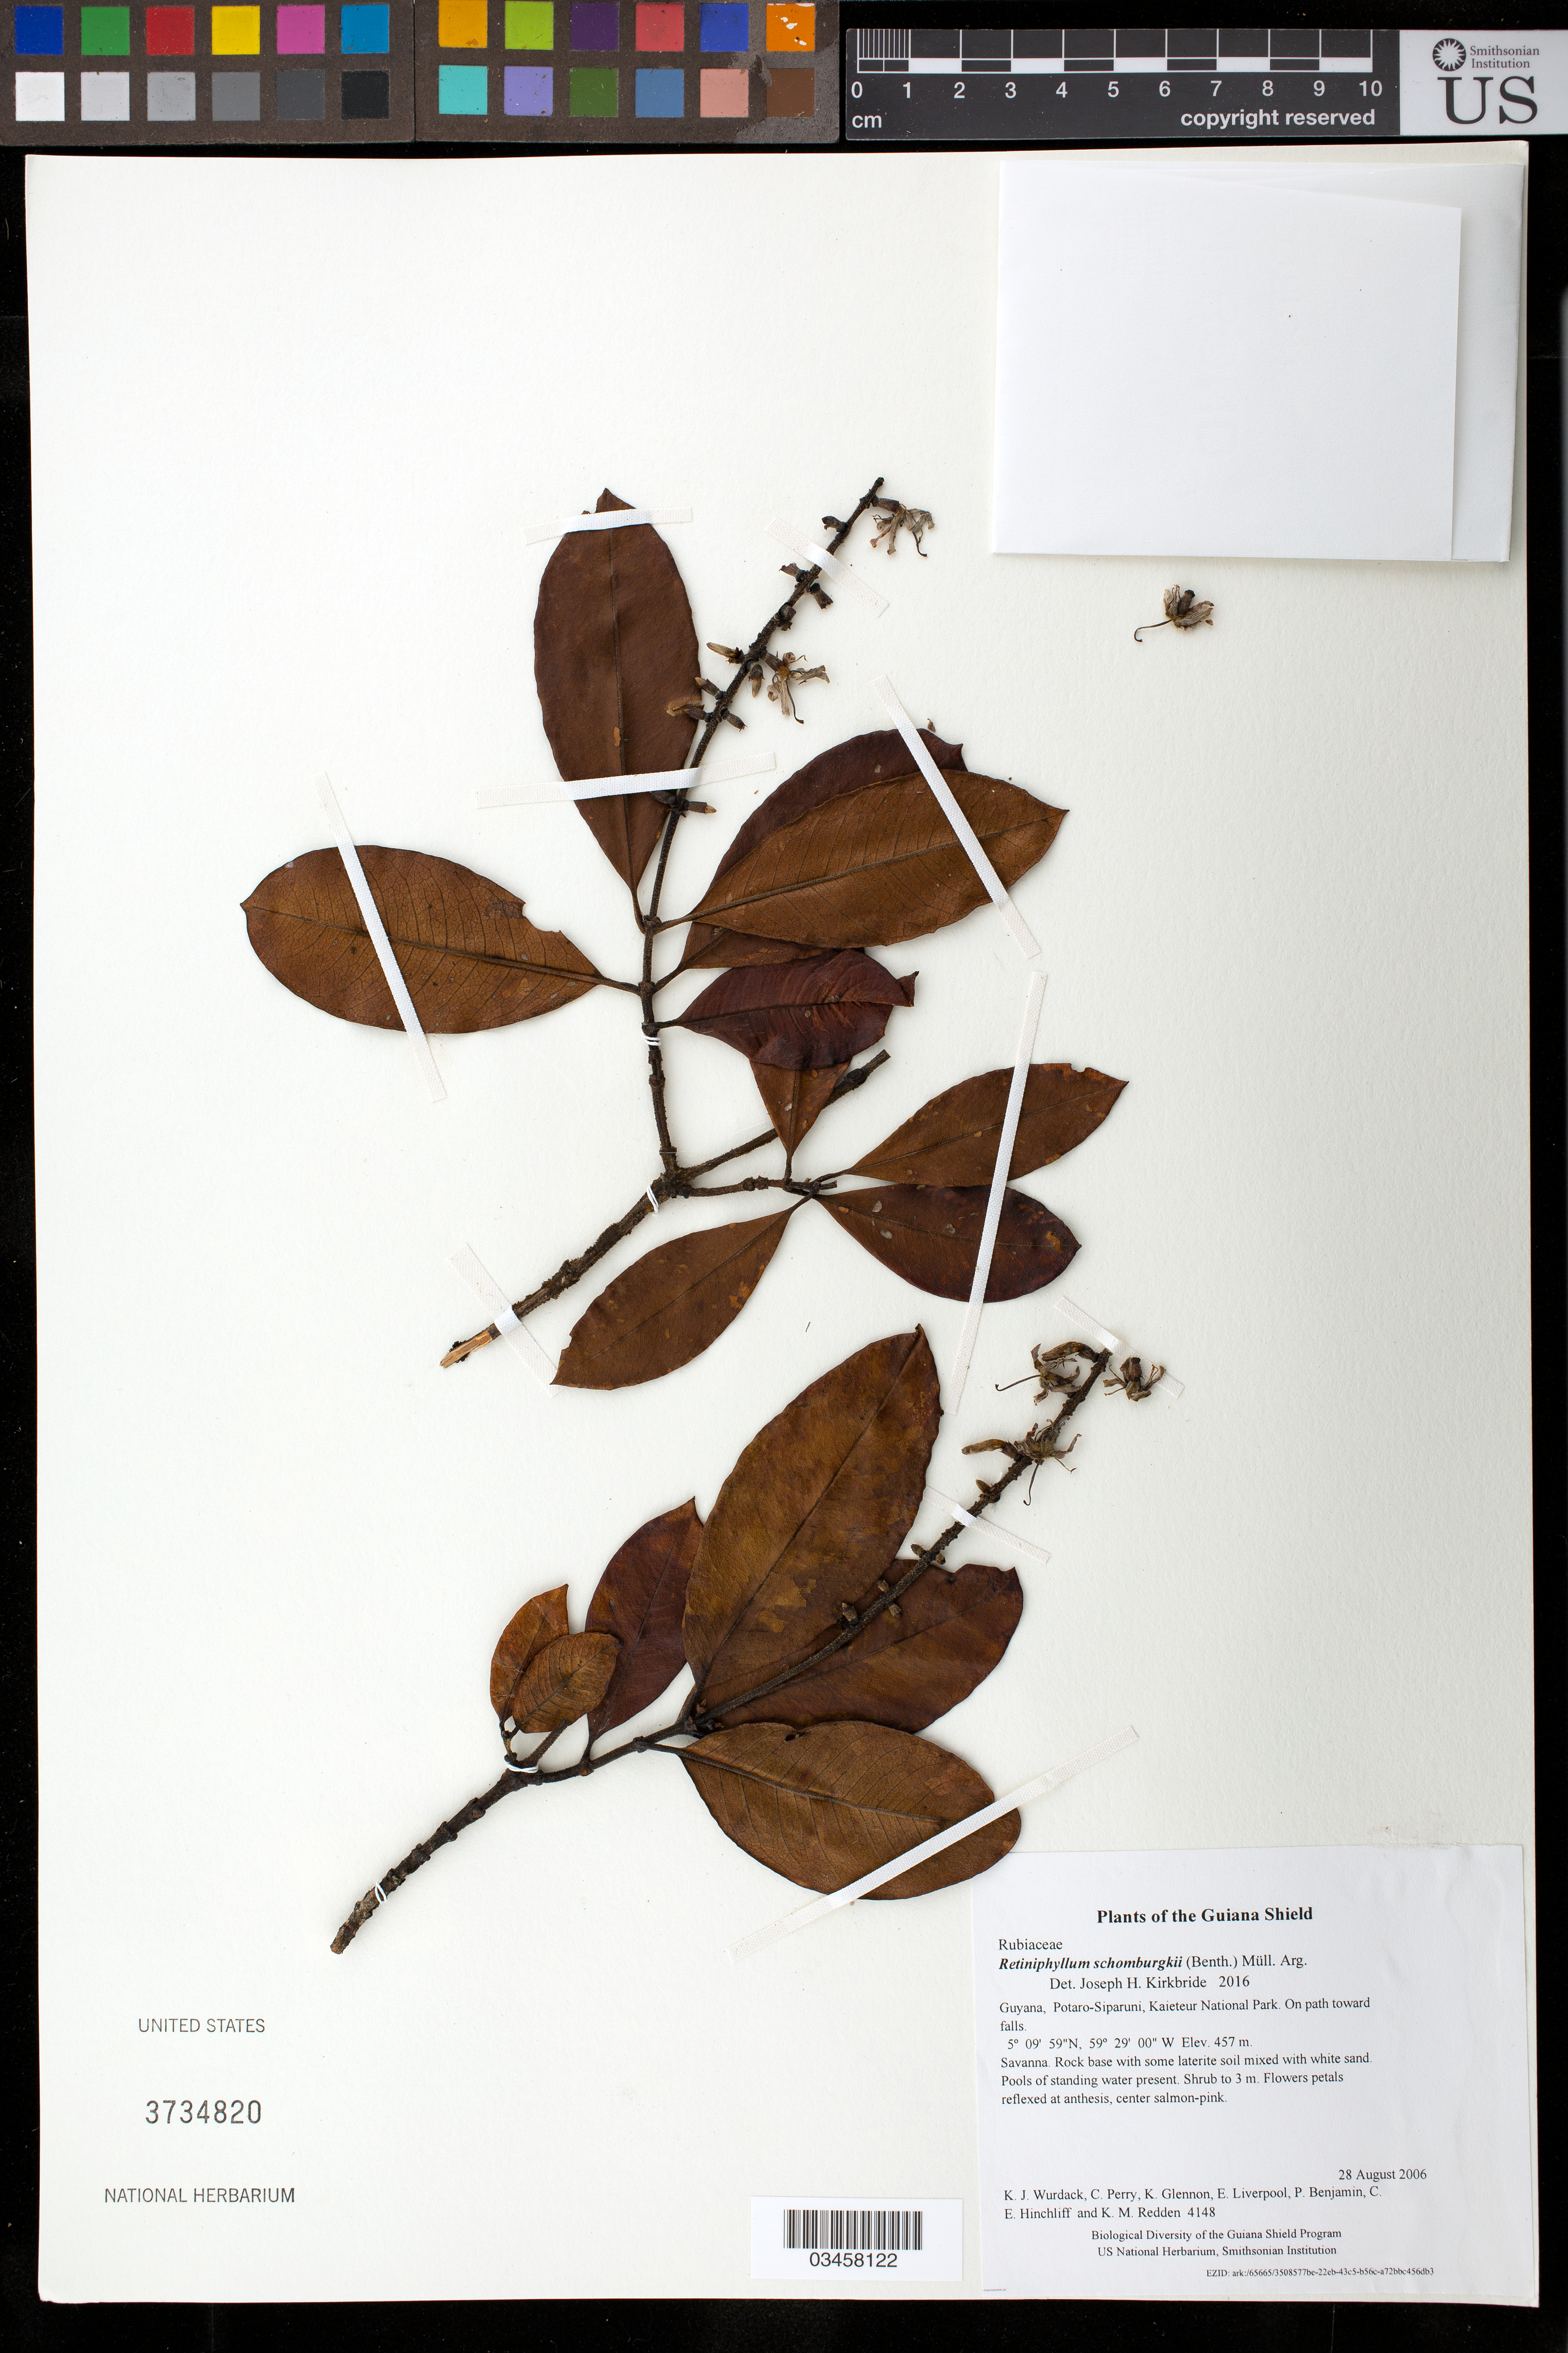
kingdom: Plantae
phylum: Tracheophyta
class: Magnoliopsida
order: Gentianales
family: Rubiaceae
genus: Retiniphyllum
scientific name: Retiniphyllum schomburgkii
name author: (Benth.) Müll. Arg.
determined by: Kirkbride, J. H.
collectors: K. Wurdack, C. Perry, K. Glennon, E. Liverpool, P. Benjamin, C. E. Hinchliff & K. M. Redden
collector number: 4148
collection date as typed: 28 August 2006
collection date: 2006-08-28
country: Guyana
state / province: Potaro-Siparuni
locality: Kaieteur National Park. On path toward falls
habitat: Savanna. Rock base with some laterite soil mixed with white sand. Pools of standing water present.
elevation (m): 457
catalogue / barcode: US 3734820